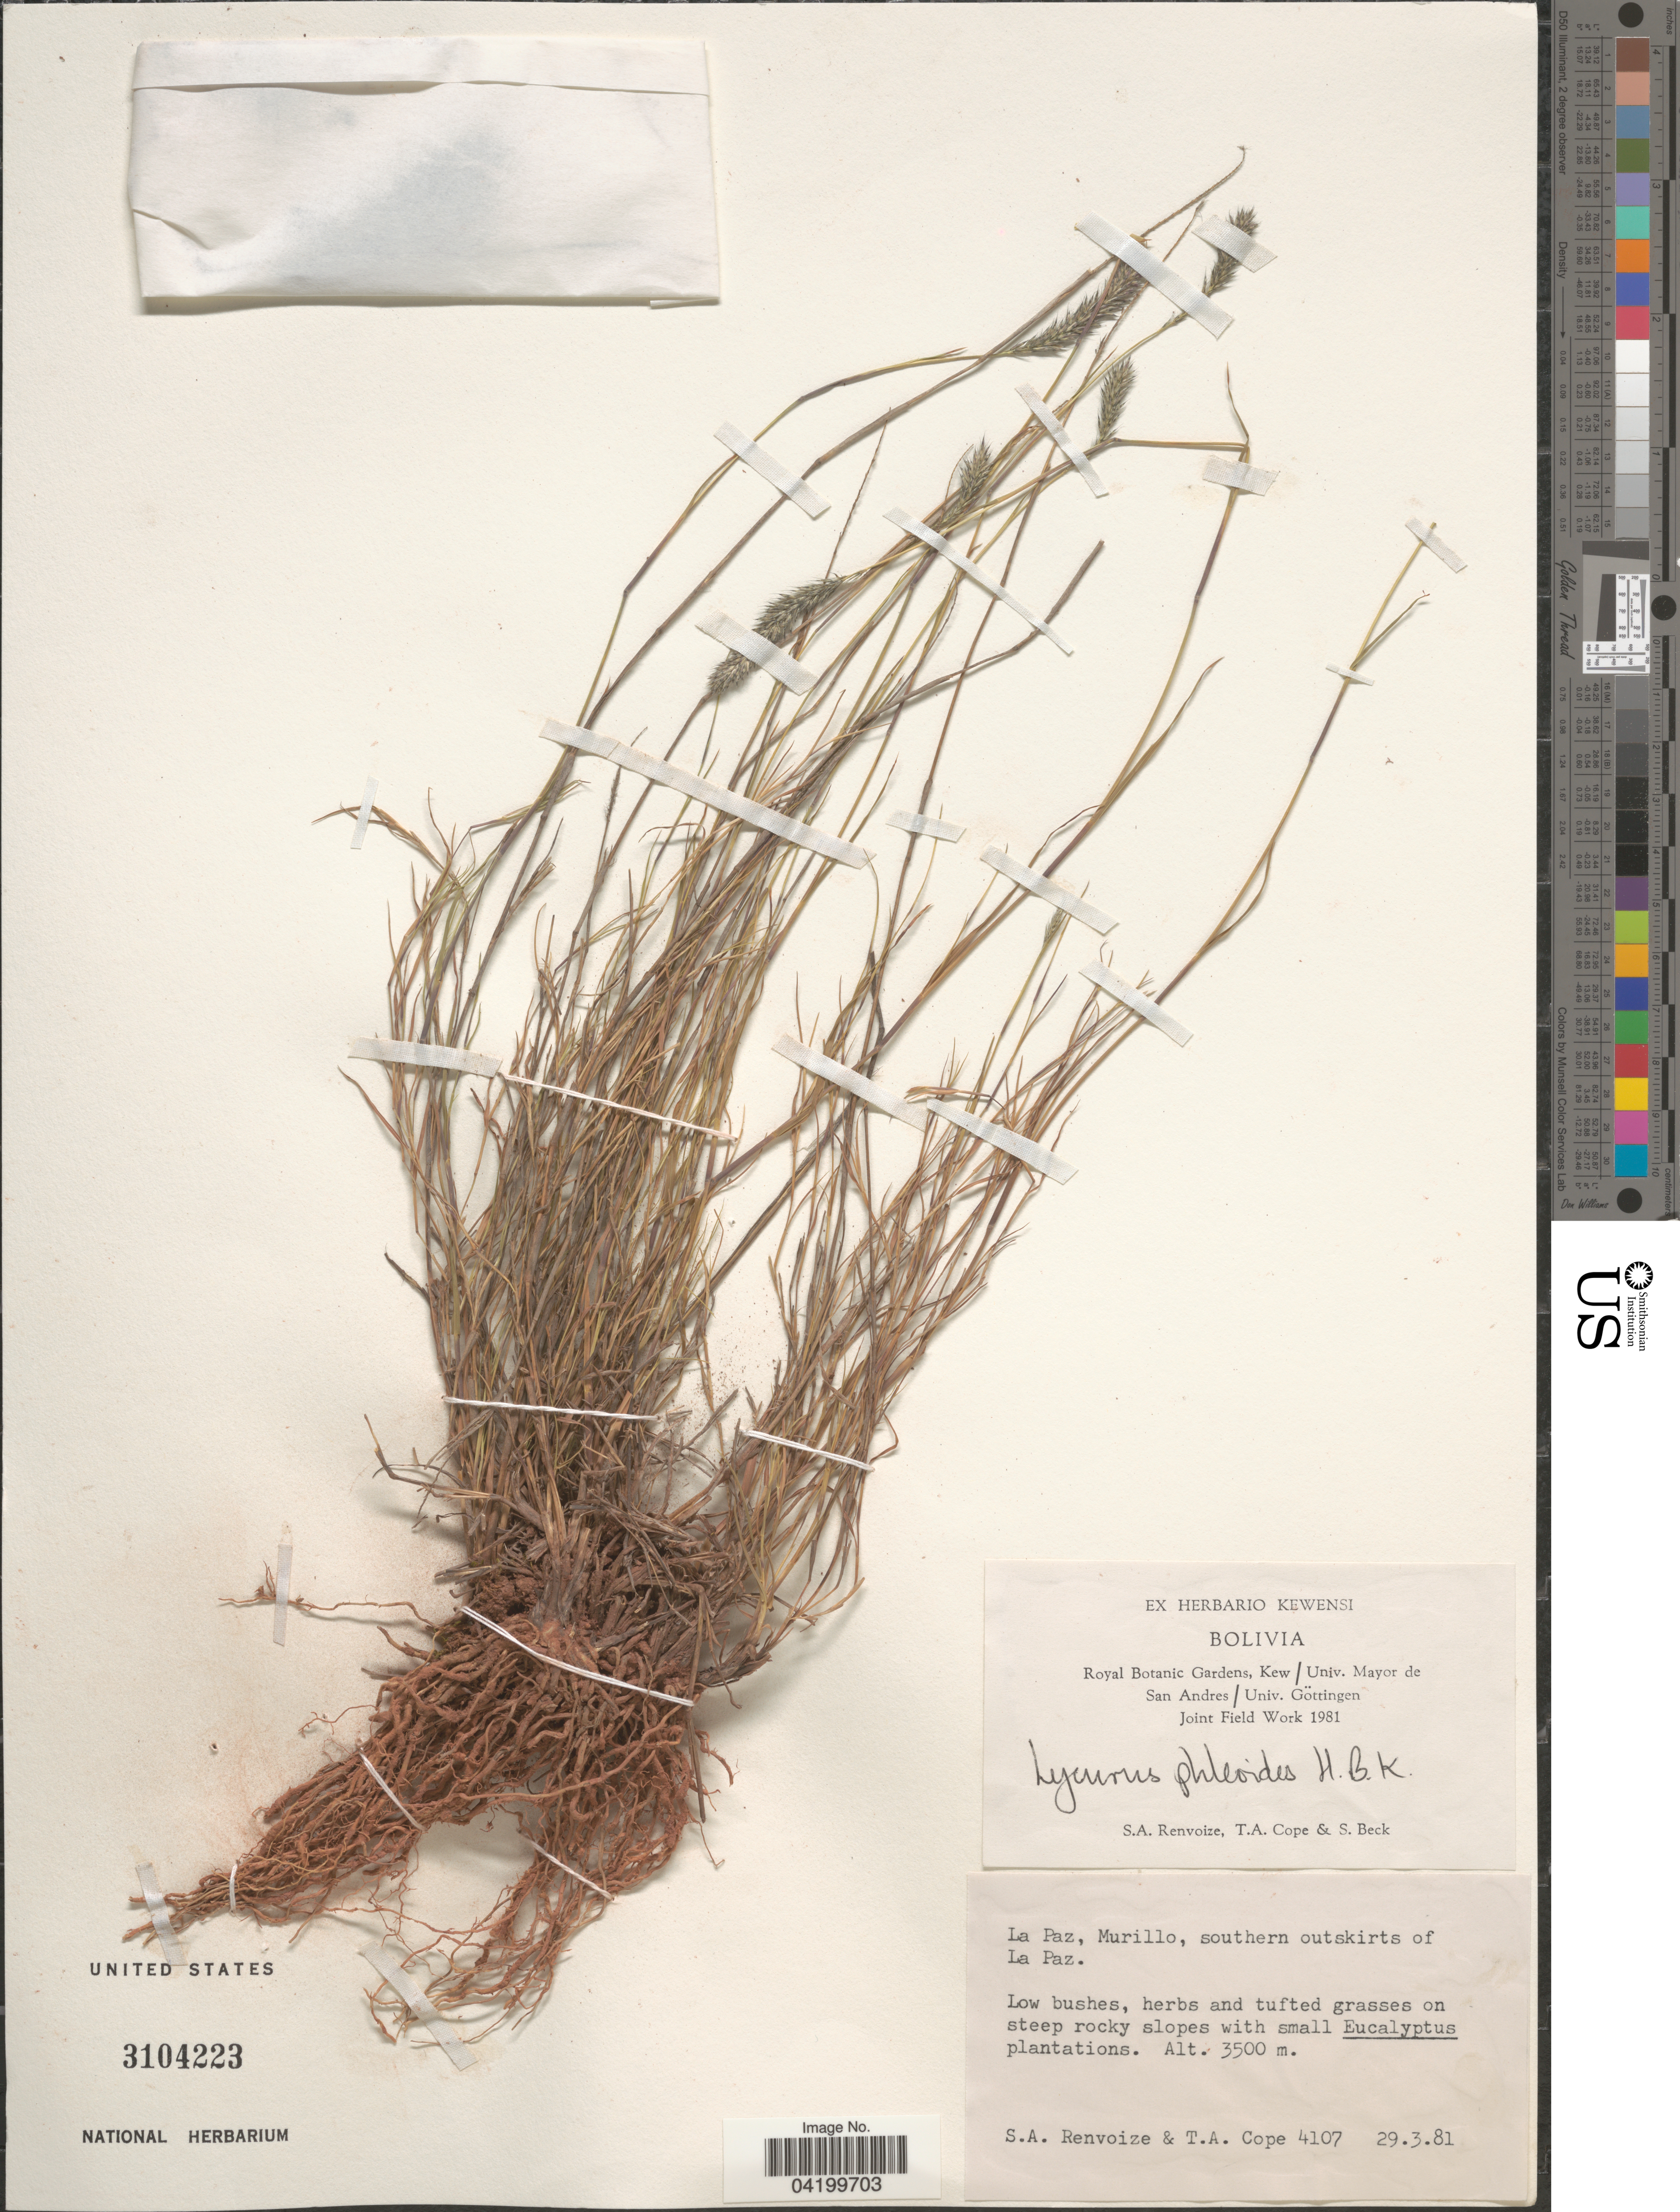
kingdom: Plantae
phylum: Tracheophyta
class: Liliopsida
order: Poales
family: Poaceae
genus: Muhlenbergia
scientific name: Muhlenbergia phleoides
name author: (Kunth) Columbus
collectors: S. A. Renvoize, T. A. Cope & S. G. Beck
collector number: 4107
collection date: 1981-03-29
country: Bolivia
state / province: La Paz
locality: Murillo, southern outskirts of La Paz.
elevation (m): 3500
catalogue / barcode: US 3104223